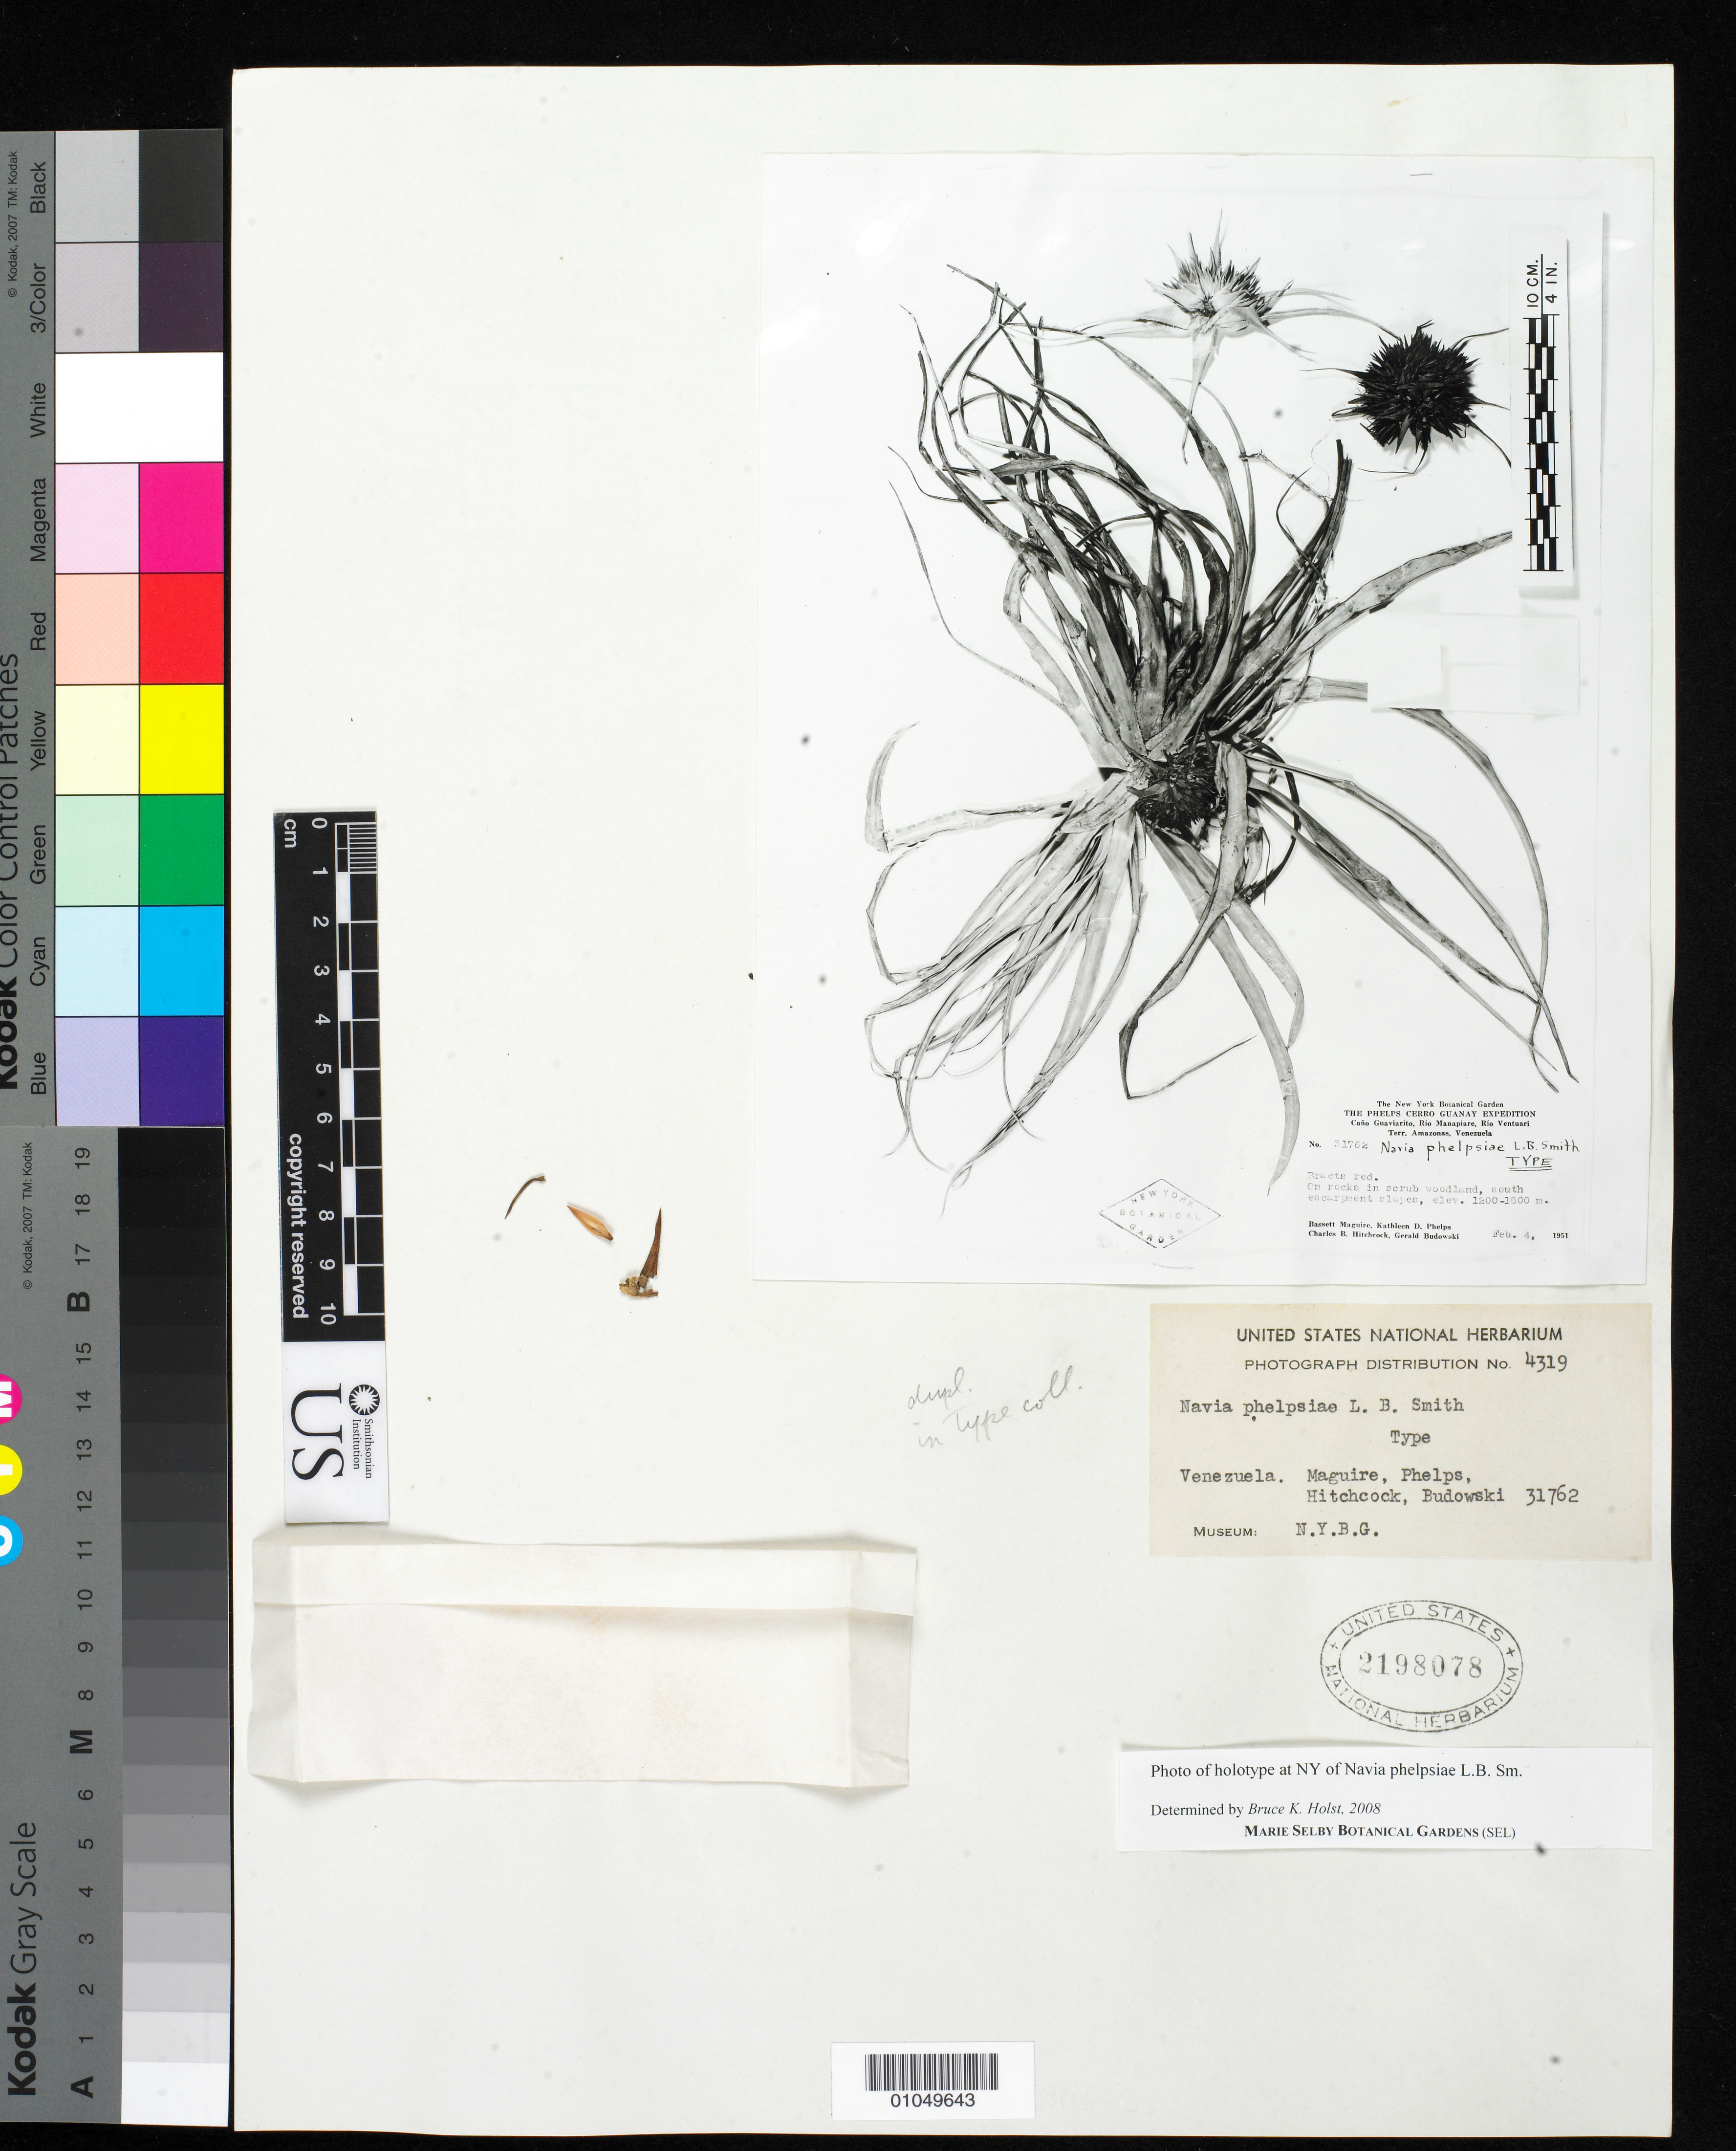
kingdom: Plantae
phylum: Tracheophyta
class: Liliopsida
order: Poales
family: Bromeliaceae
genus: Navia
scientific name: Navia phelpsiae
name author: L.B. Sm.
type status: Isotype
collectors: B. Maguire & et al.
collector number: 31762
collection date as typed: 04 Feb 1951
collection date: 1951-02-04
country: Venezuela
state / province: Amazonas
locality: Cano Guaviarito, Rio Manapiare, Rio Ventuari.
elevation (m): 1200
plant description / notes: Photograph and fragmentary material of holotype specimen ex herb. NY.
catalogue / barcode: US 2198078